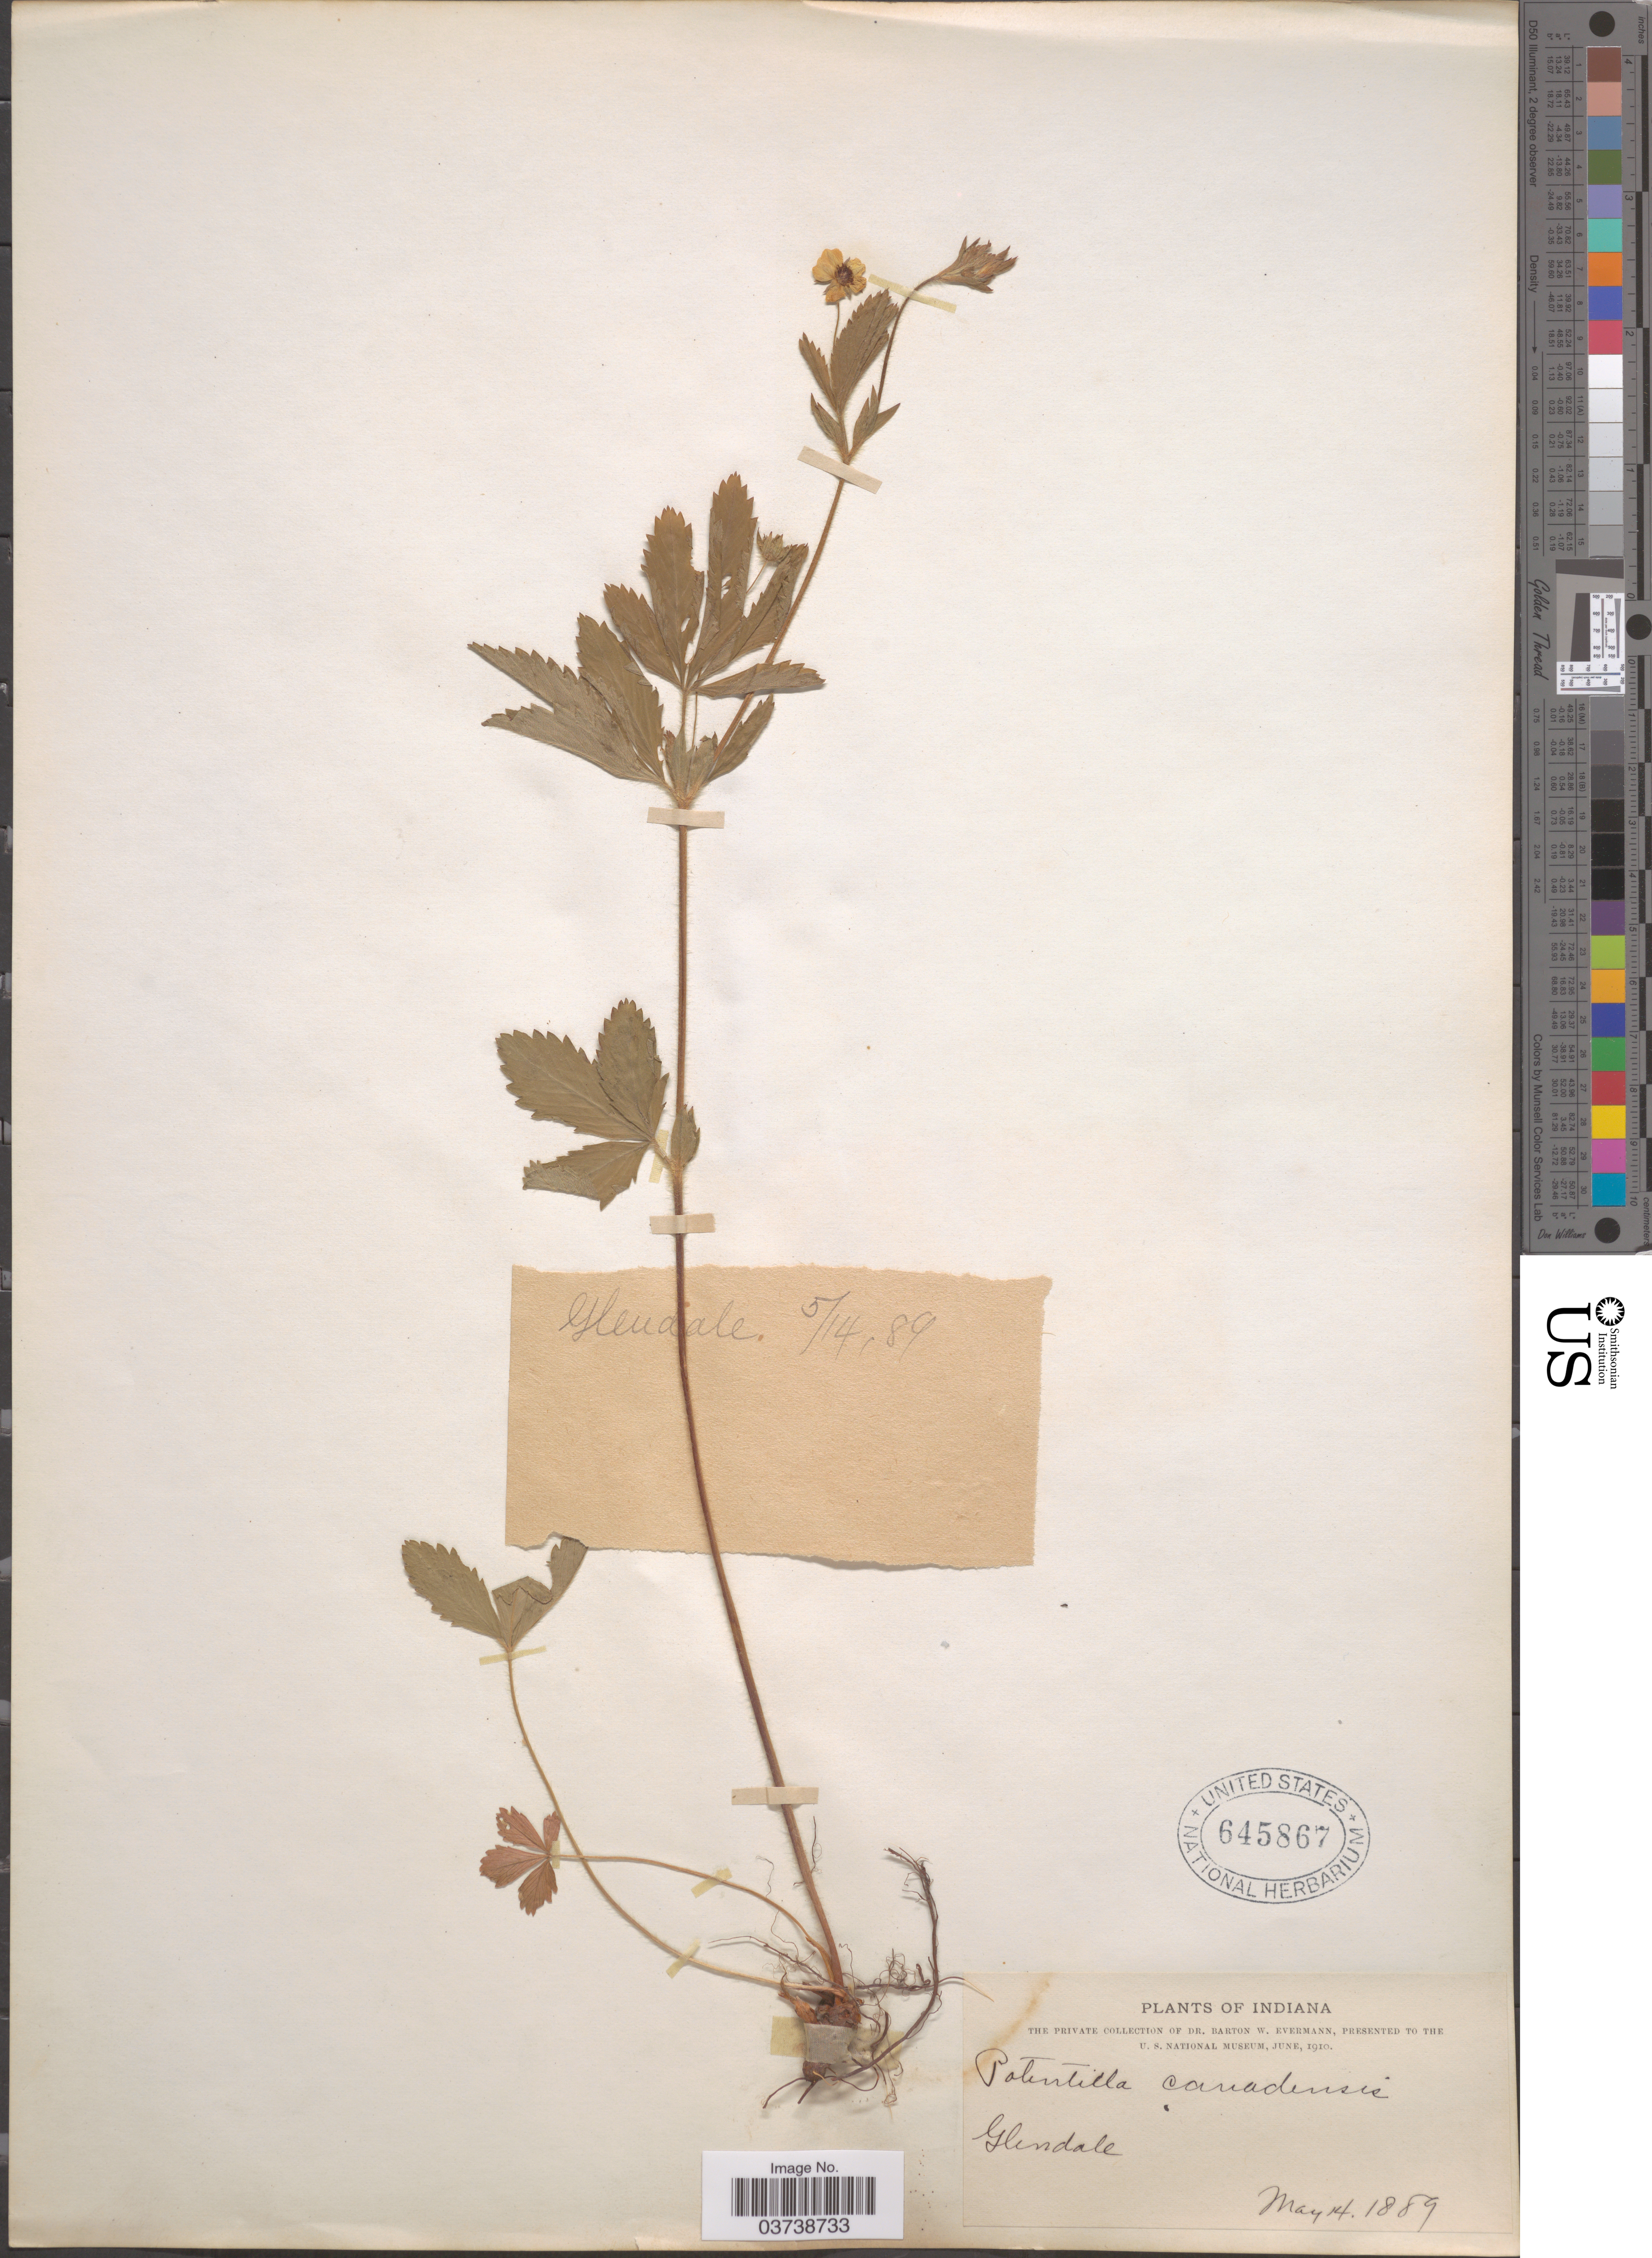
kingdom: Plantae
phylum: Tracheophyta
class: Magnoliopsida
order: Rosales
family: Rosaceae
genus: Potentilla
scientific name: Potentilla canadensis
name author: L.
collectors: B. W. Evermann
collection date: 1889-05-14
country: United States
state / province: Indiana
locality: Glendale.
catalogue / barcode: US 645867